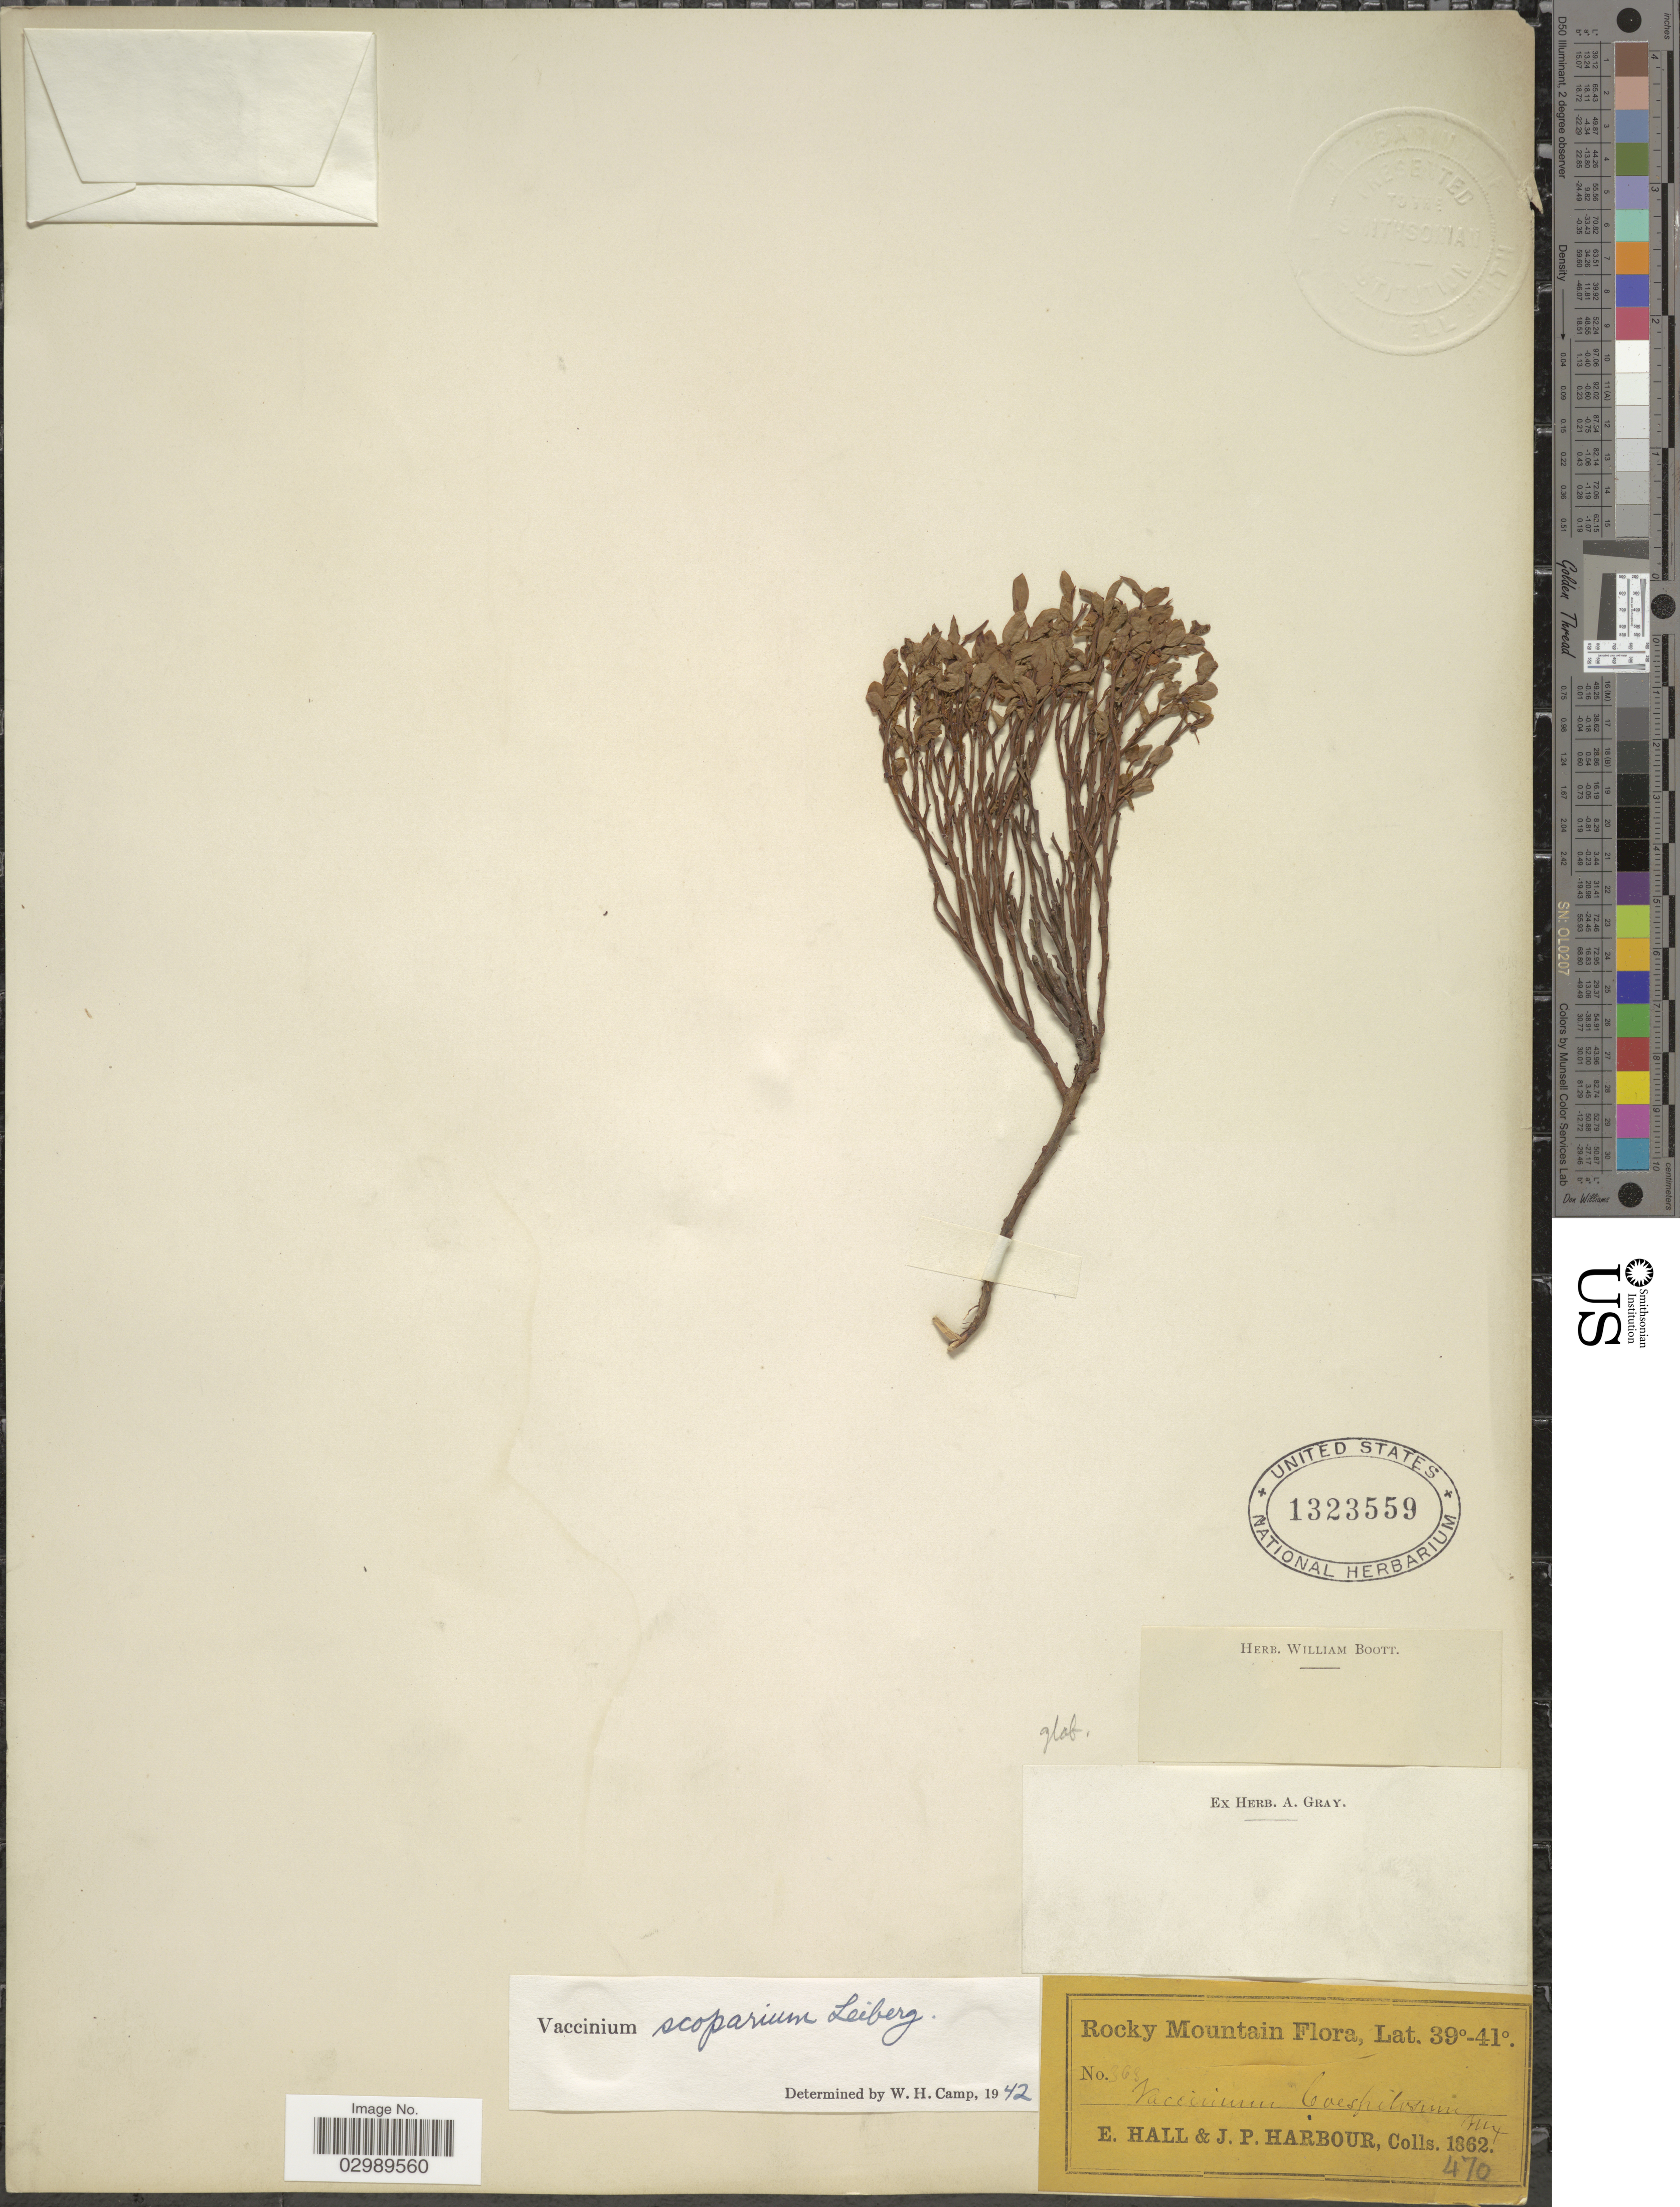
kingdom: Plantae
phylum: Tracheophyta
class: Magnoliopsida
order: Ericales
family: Ericaceae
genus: Vaccinium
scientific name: Vaccinium scoparium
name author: Leiberg ex Coville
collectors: E. Hall & J. Harbour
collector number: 368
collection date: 1862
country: United States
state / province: Colorado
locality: Rocky Mtns.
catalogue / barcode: US 1323559